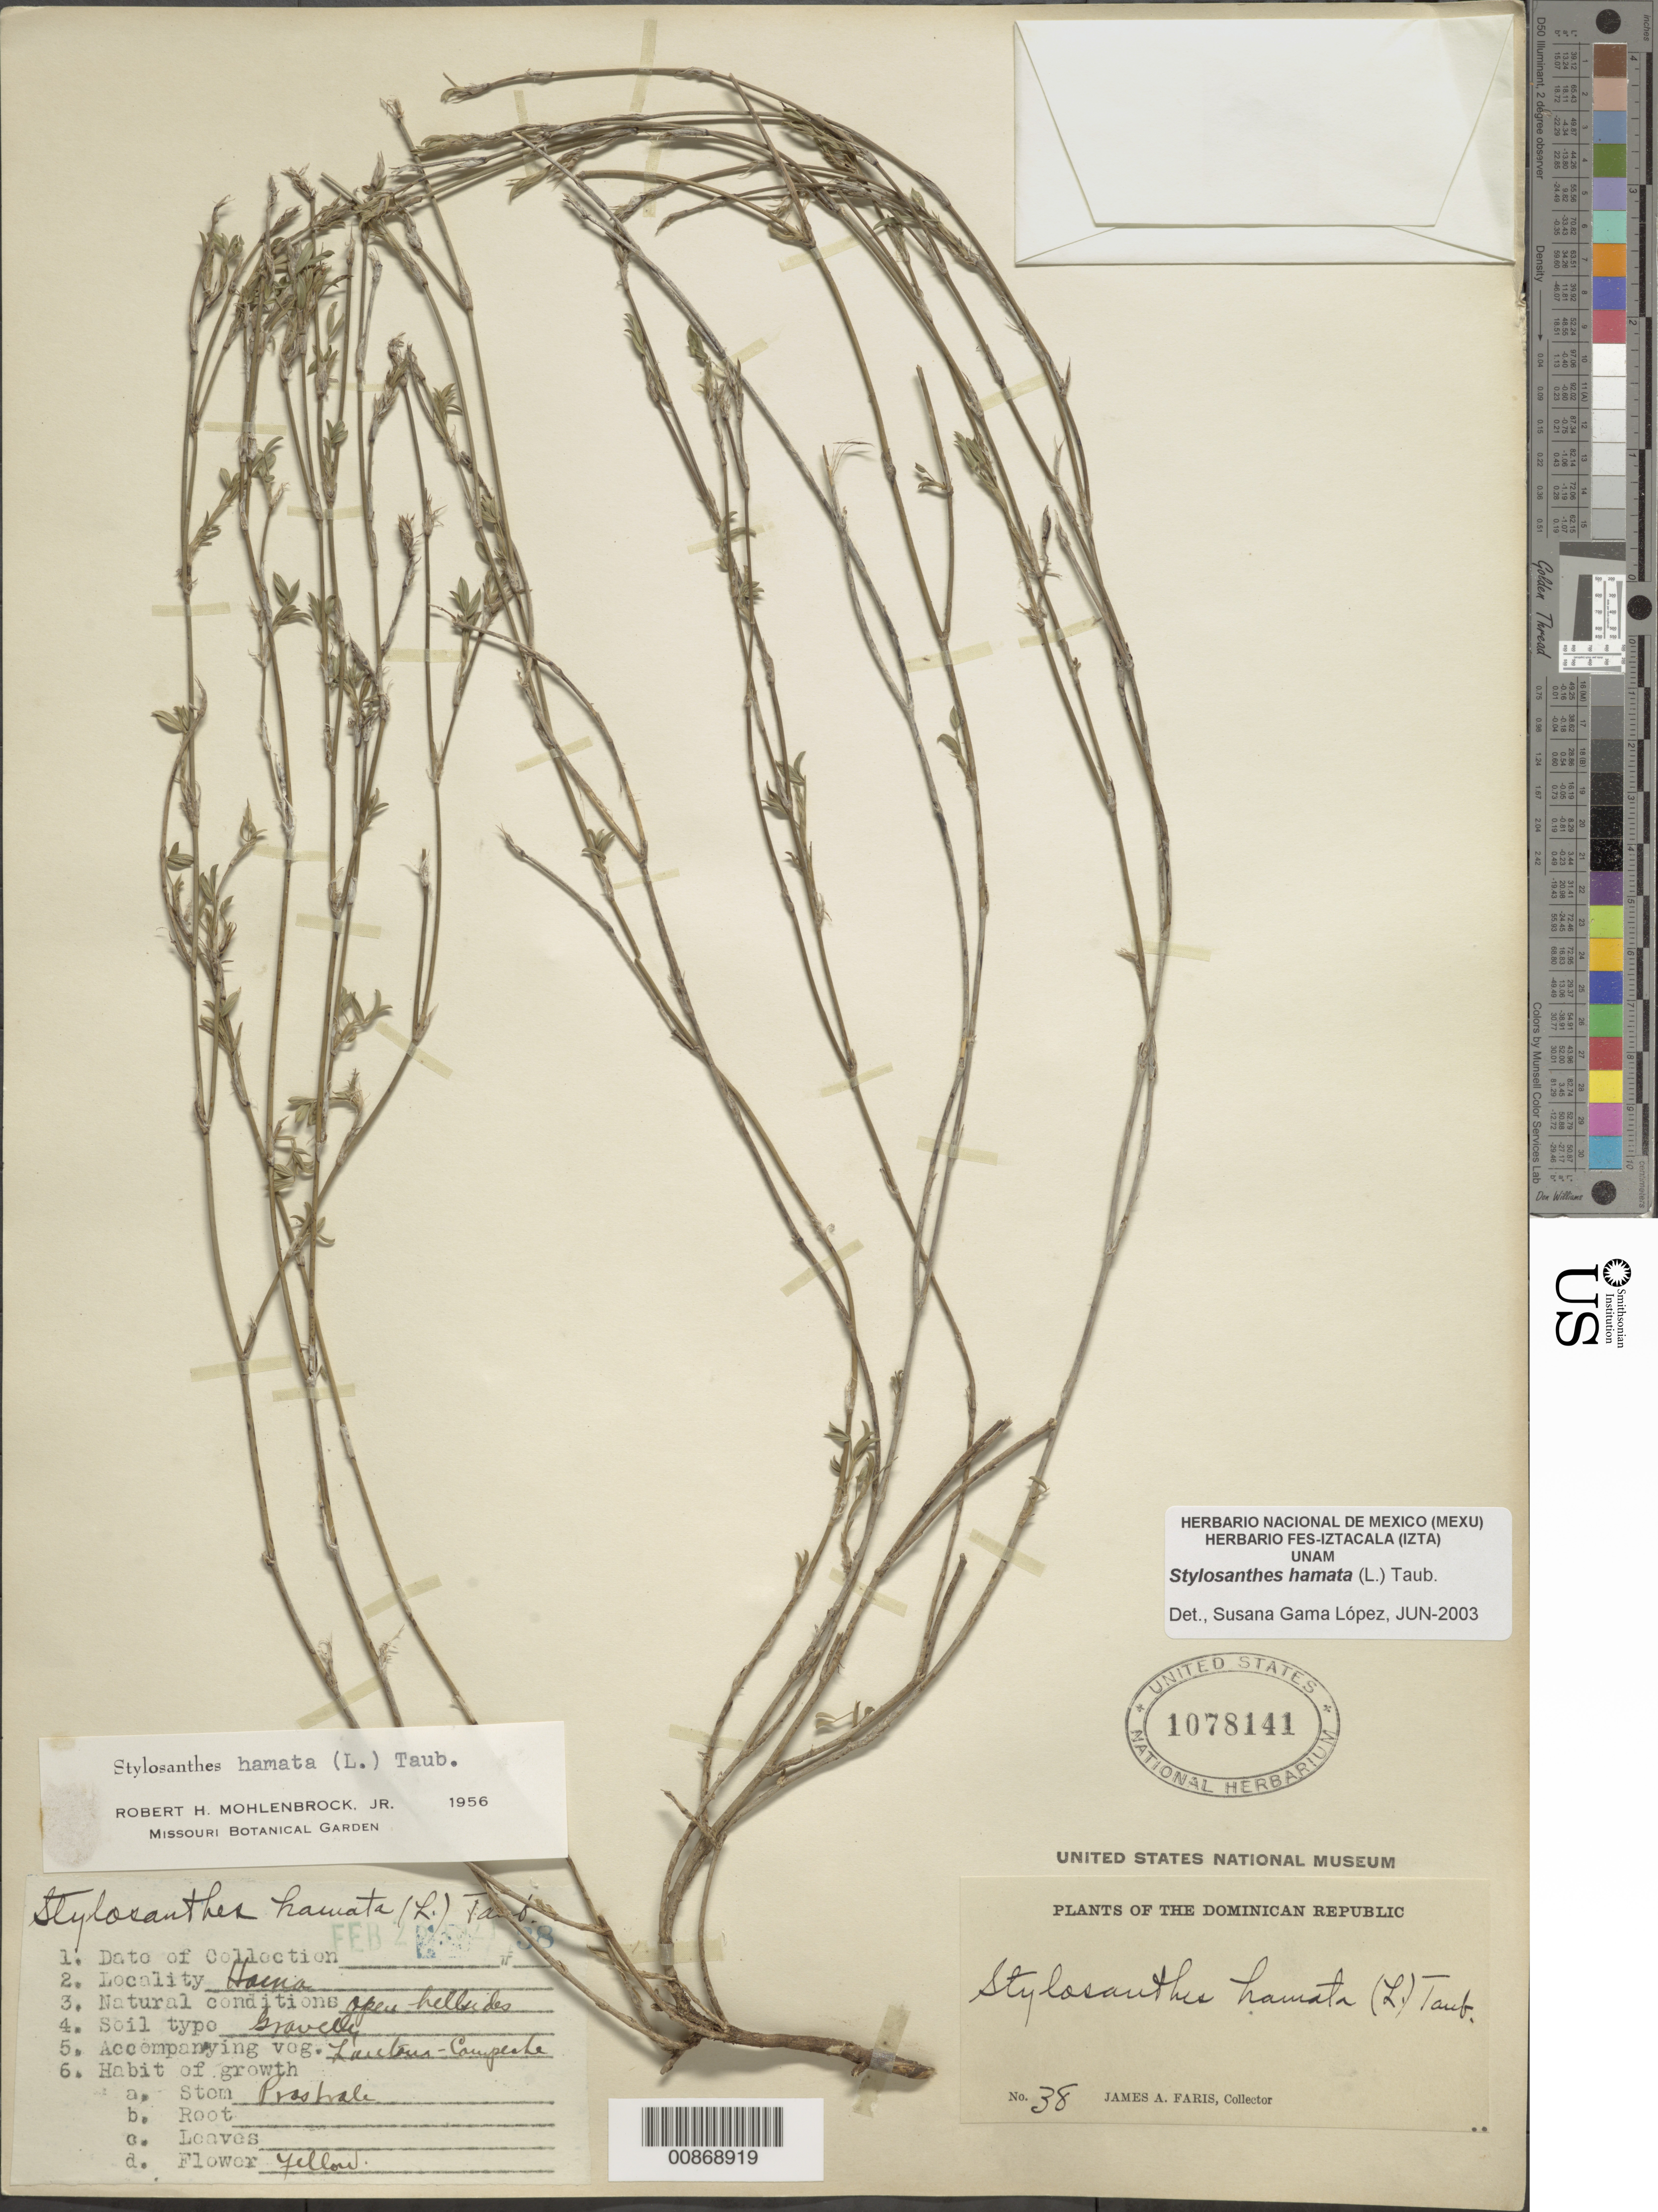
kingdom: Plantae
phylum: Tracheophyta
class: Magnoliopsida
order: Fabales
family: Fabaceae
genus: Stylosanthes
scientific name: Stylosanthes hamata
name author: (L.) Taub.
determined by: Gama López, S.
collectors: J. Faris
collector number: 38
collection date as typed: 23 Feb 1921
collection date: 1921-02-23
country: Dominican Republic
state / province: San Cristóbal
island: Hispaniola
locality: Haina.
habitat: Open hillsides; gravelly soil. Accompanying veg. Lantana-Campeche.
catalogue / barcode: US 1078141